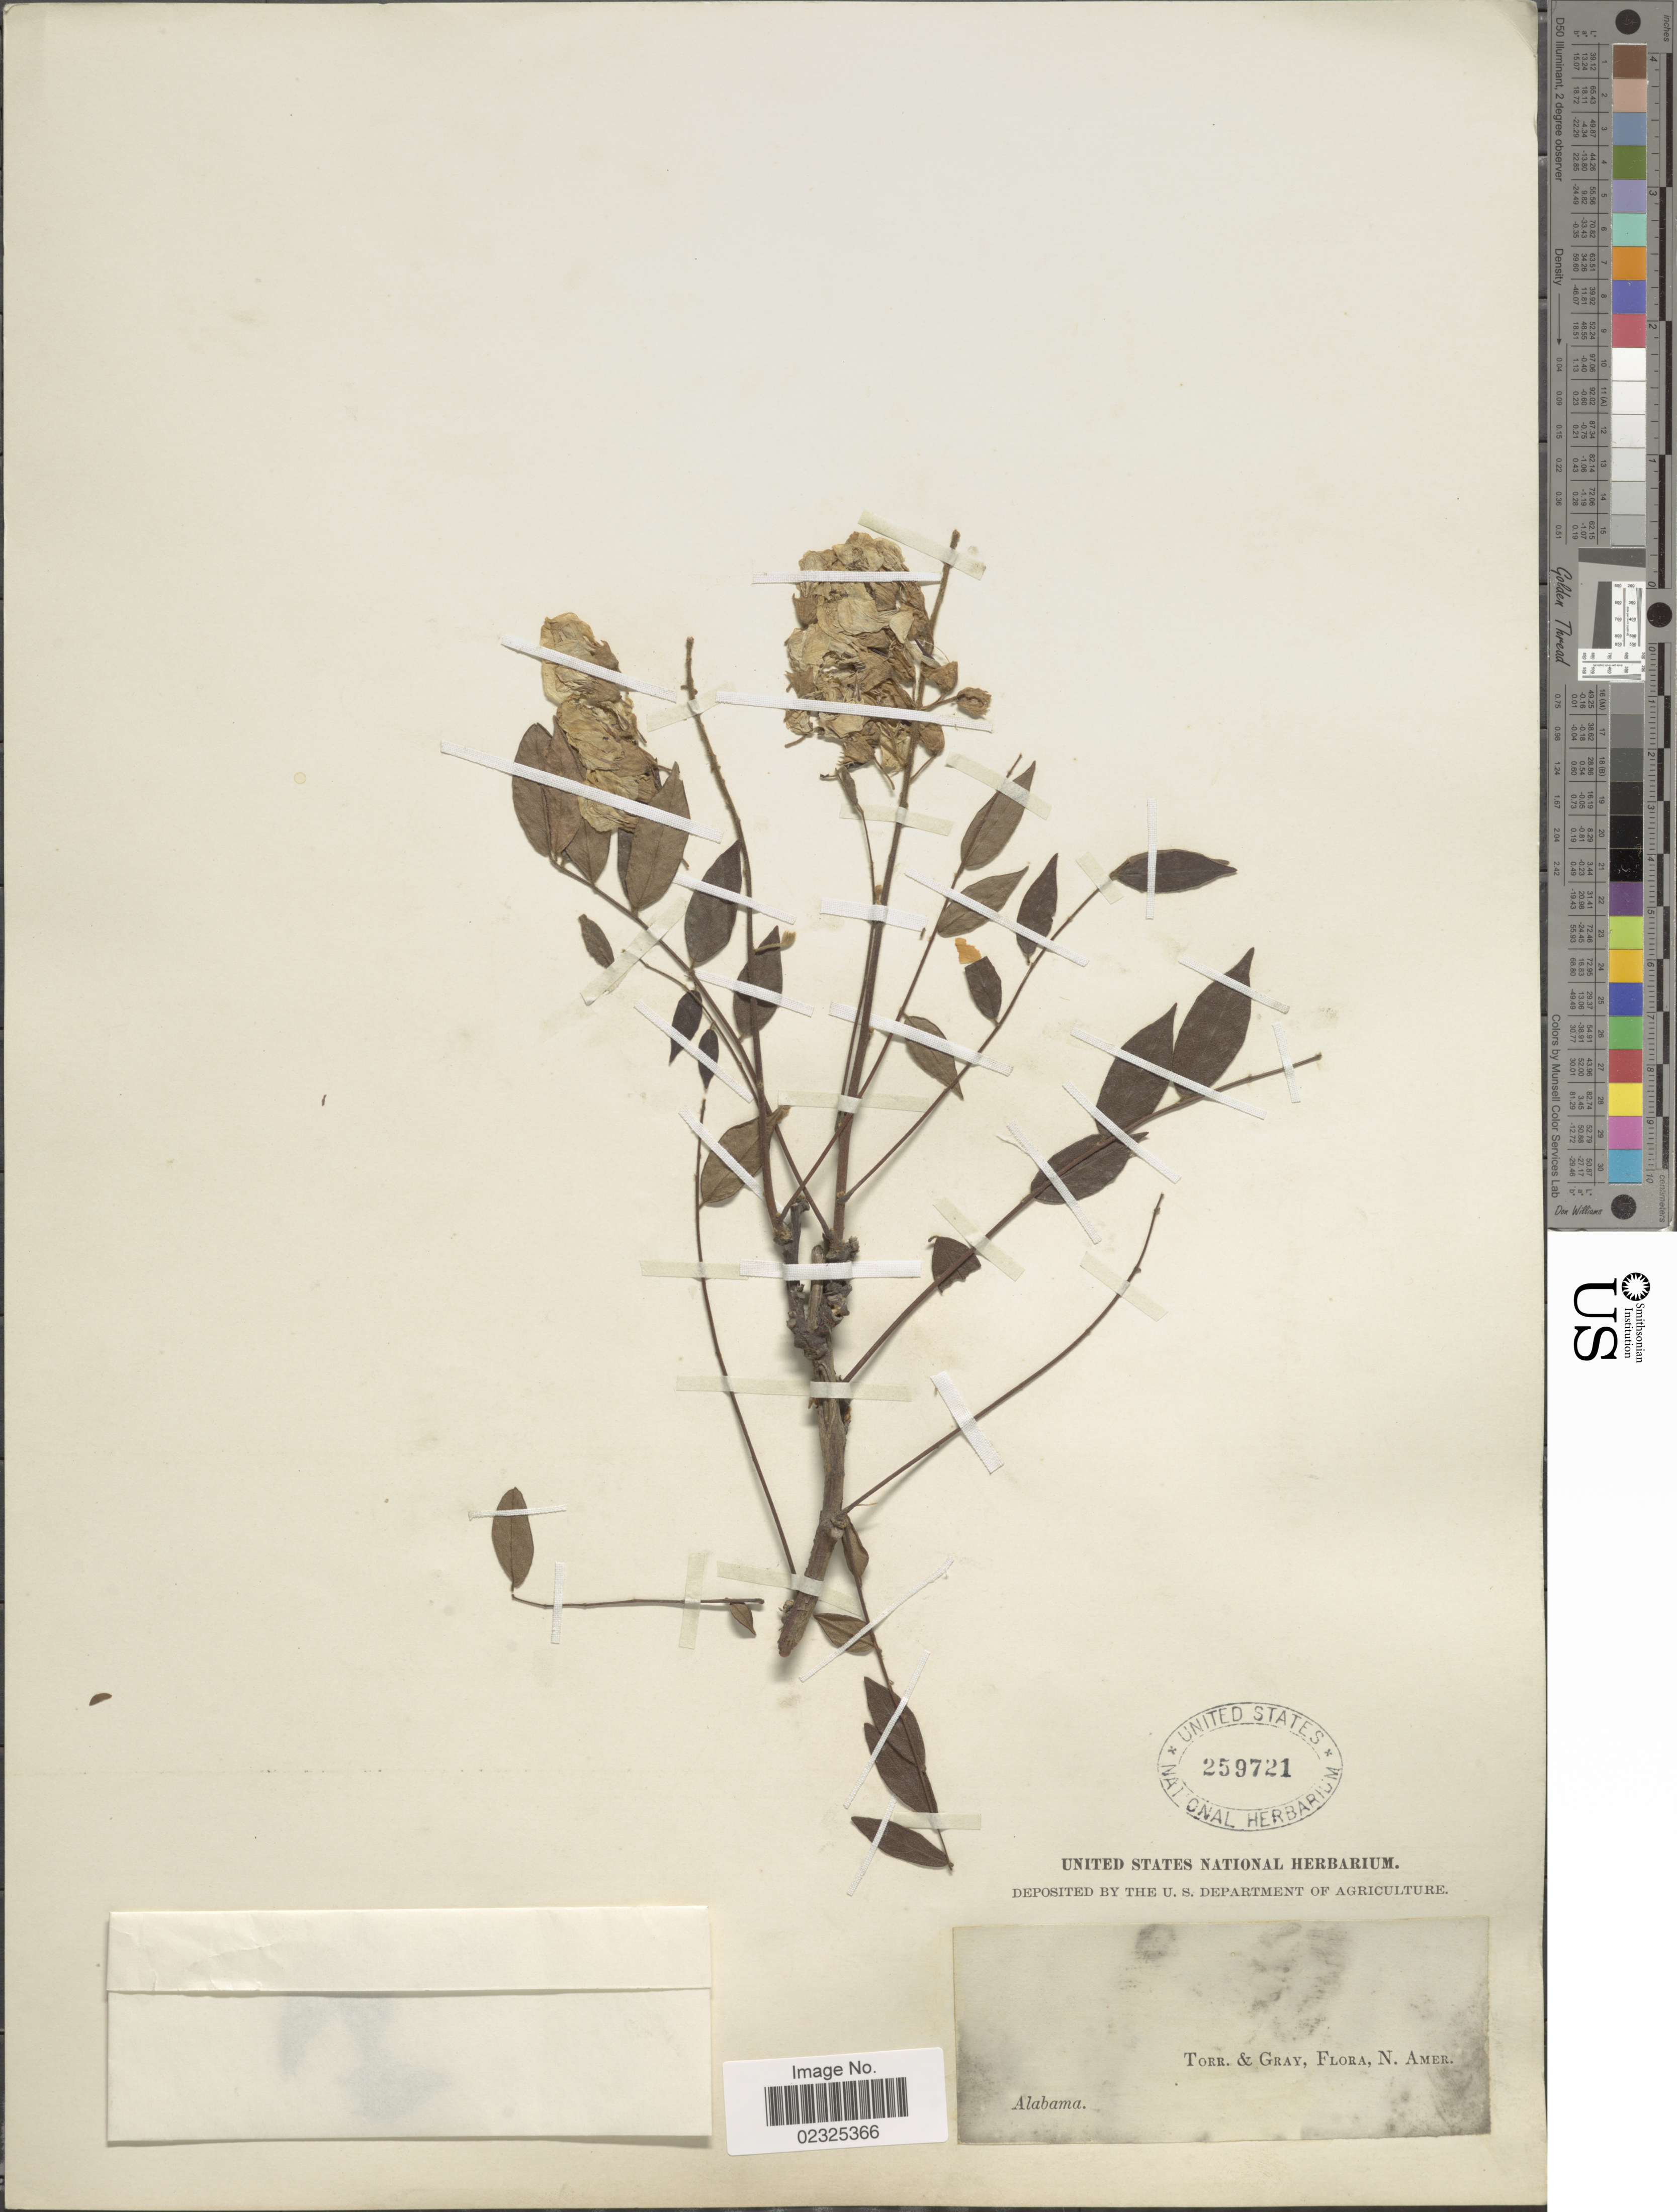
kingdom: Plantae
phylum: Tracheophyta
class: Magnoliopsida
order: Fabales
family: Fabaceae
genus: Robinia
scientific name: Robinia pseudoacacia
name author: L.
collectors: J. Torrey & -- Gray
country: United States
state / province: Alabama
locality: N. Amer.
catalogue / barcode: US 259721